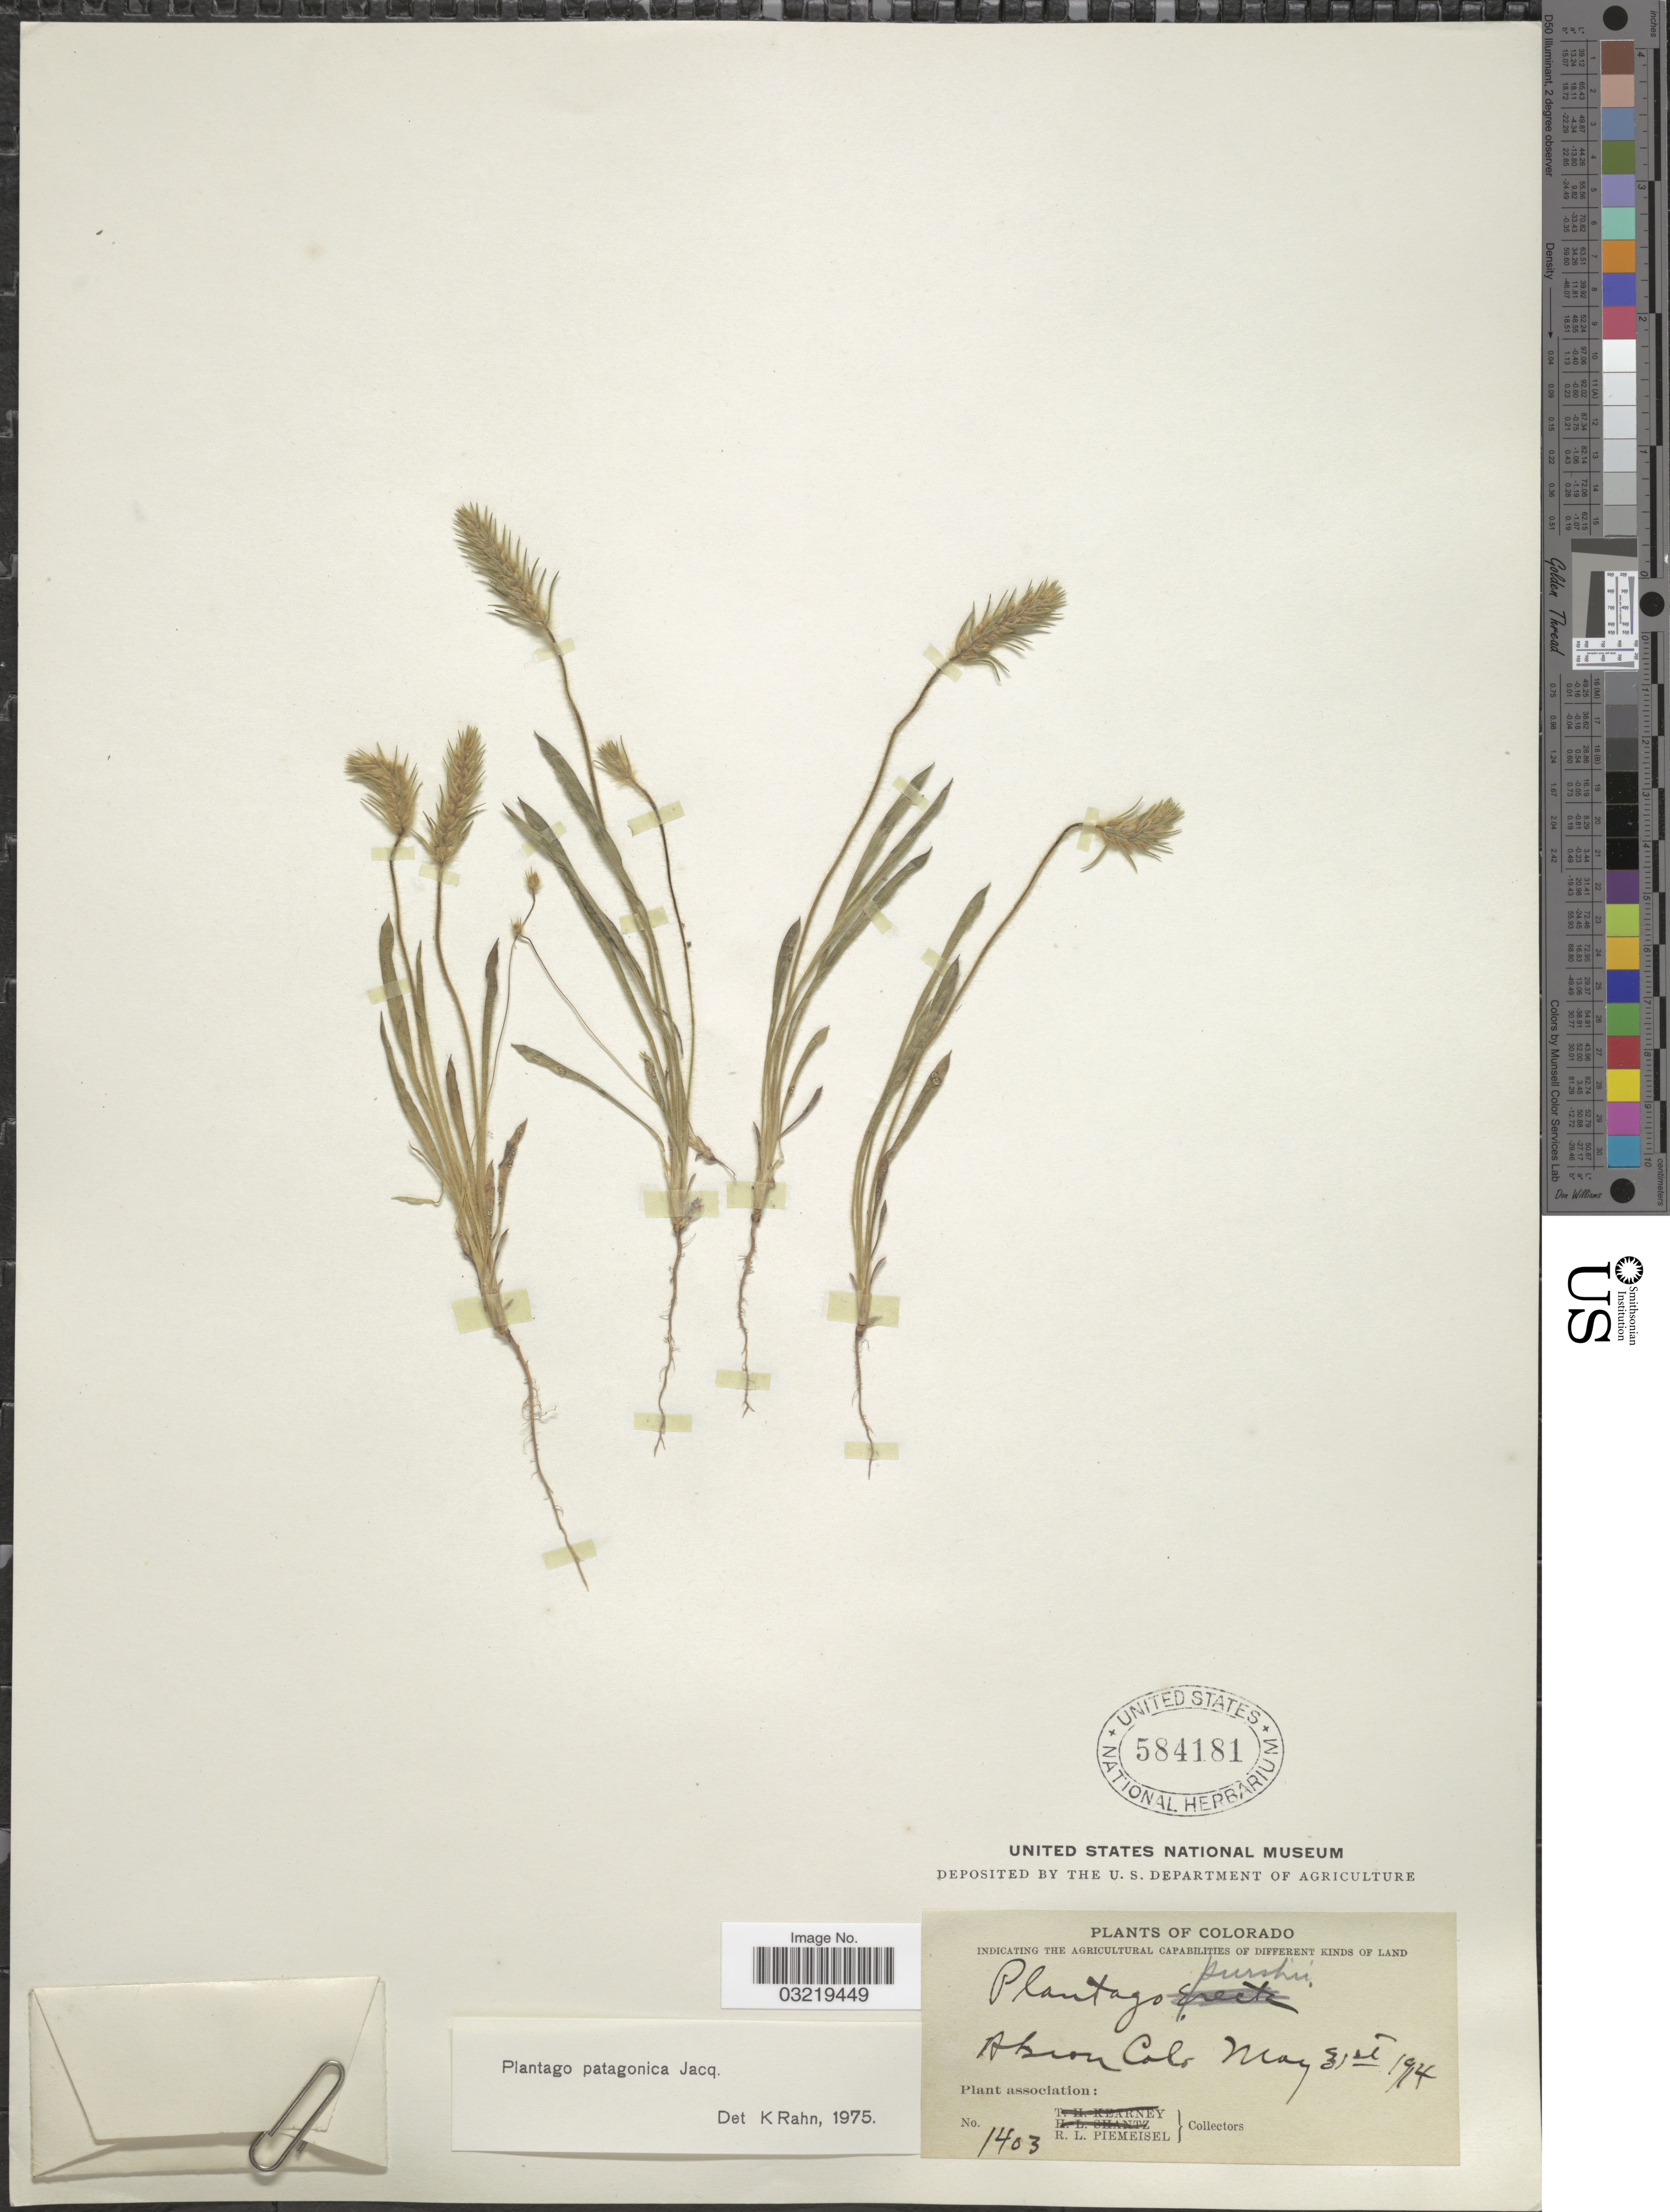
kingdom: Plantae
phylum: Tracheophyta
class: Magnoliopsida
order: Lamiales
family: Plantaginaceae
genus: Plantago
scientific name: Plantago patagonica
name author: Jacq.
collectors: R. L. Piemeisel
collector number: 1403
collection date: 1914-05-31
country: United States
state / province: Colorado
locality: Akron.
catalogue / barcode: US 584181